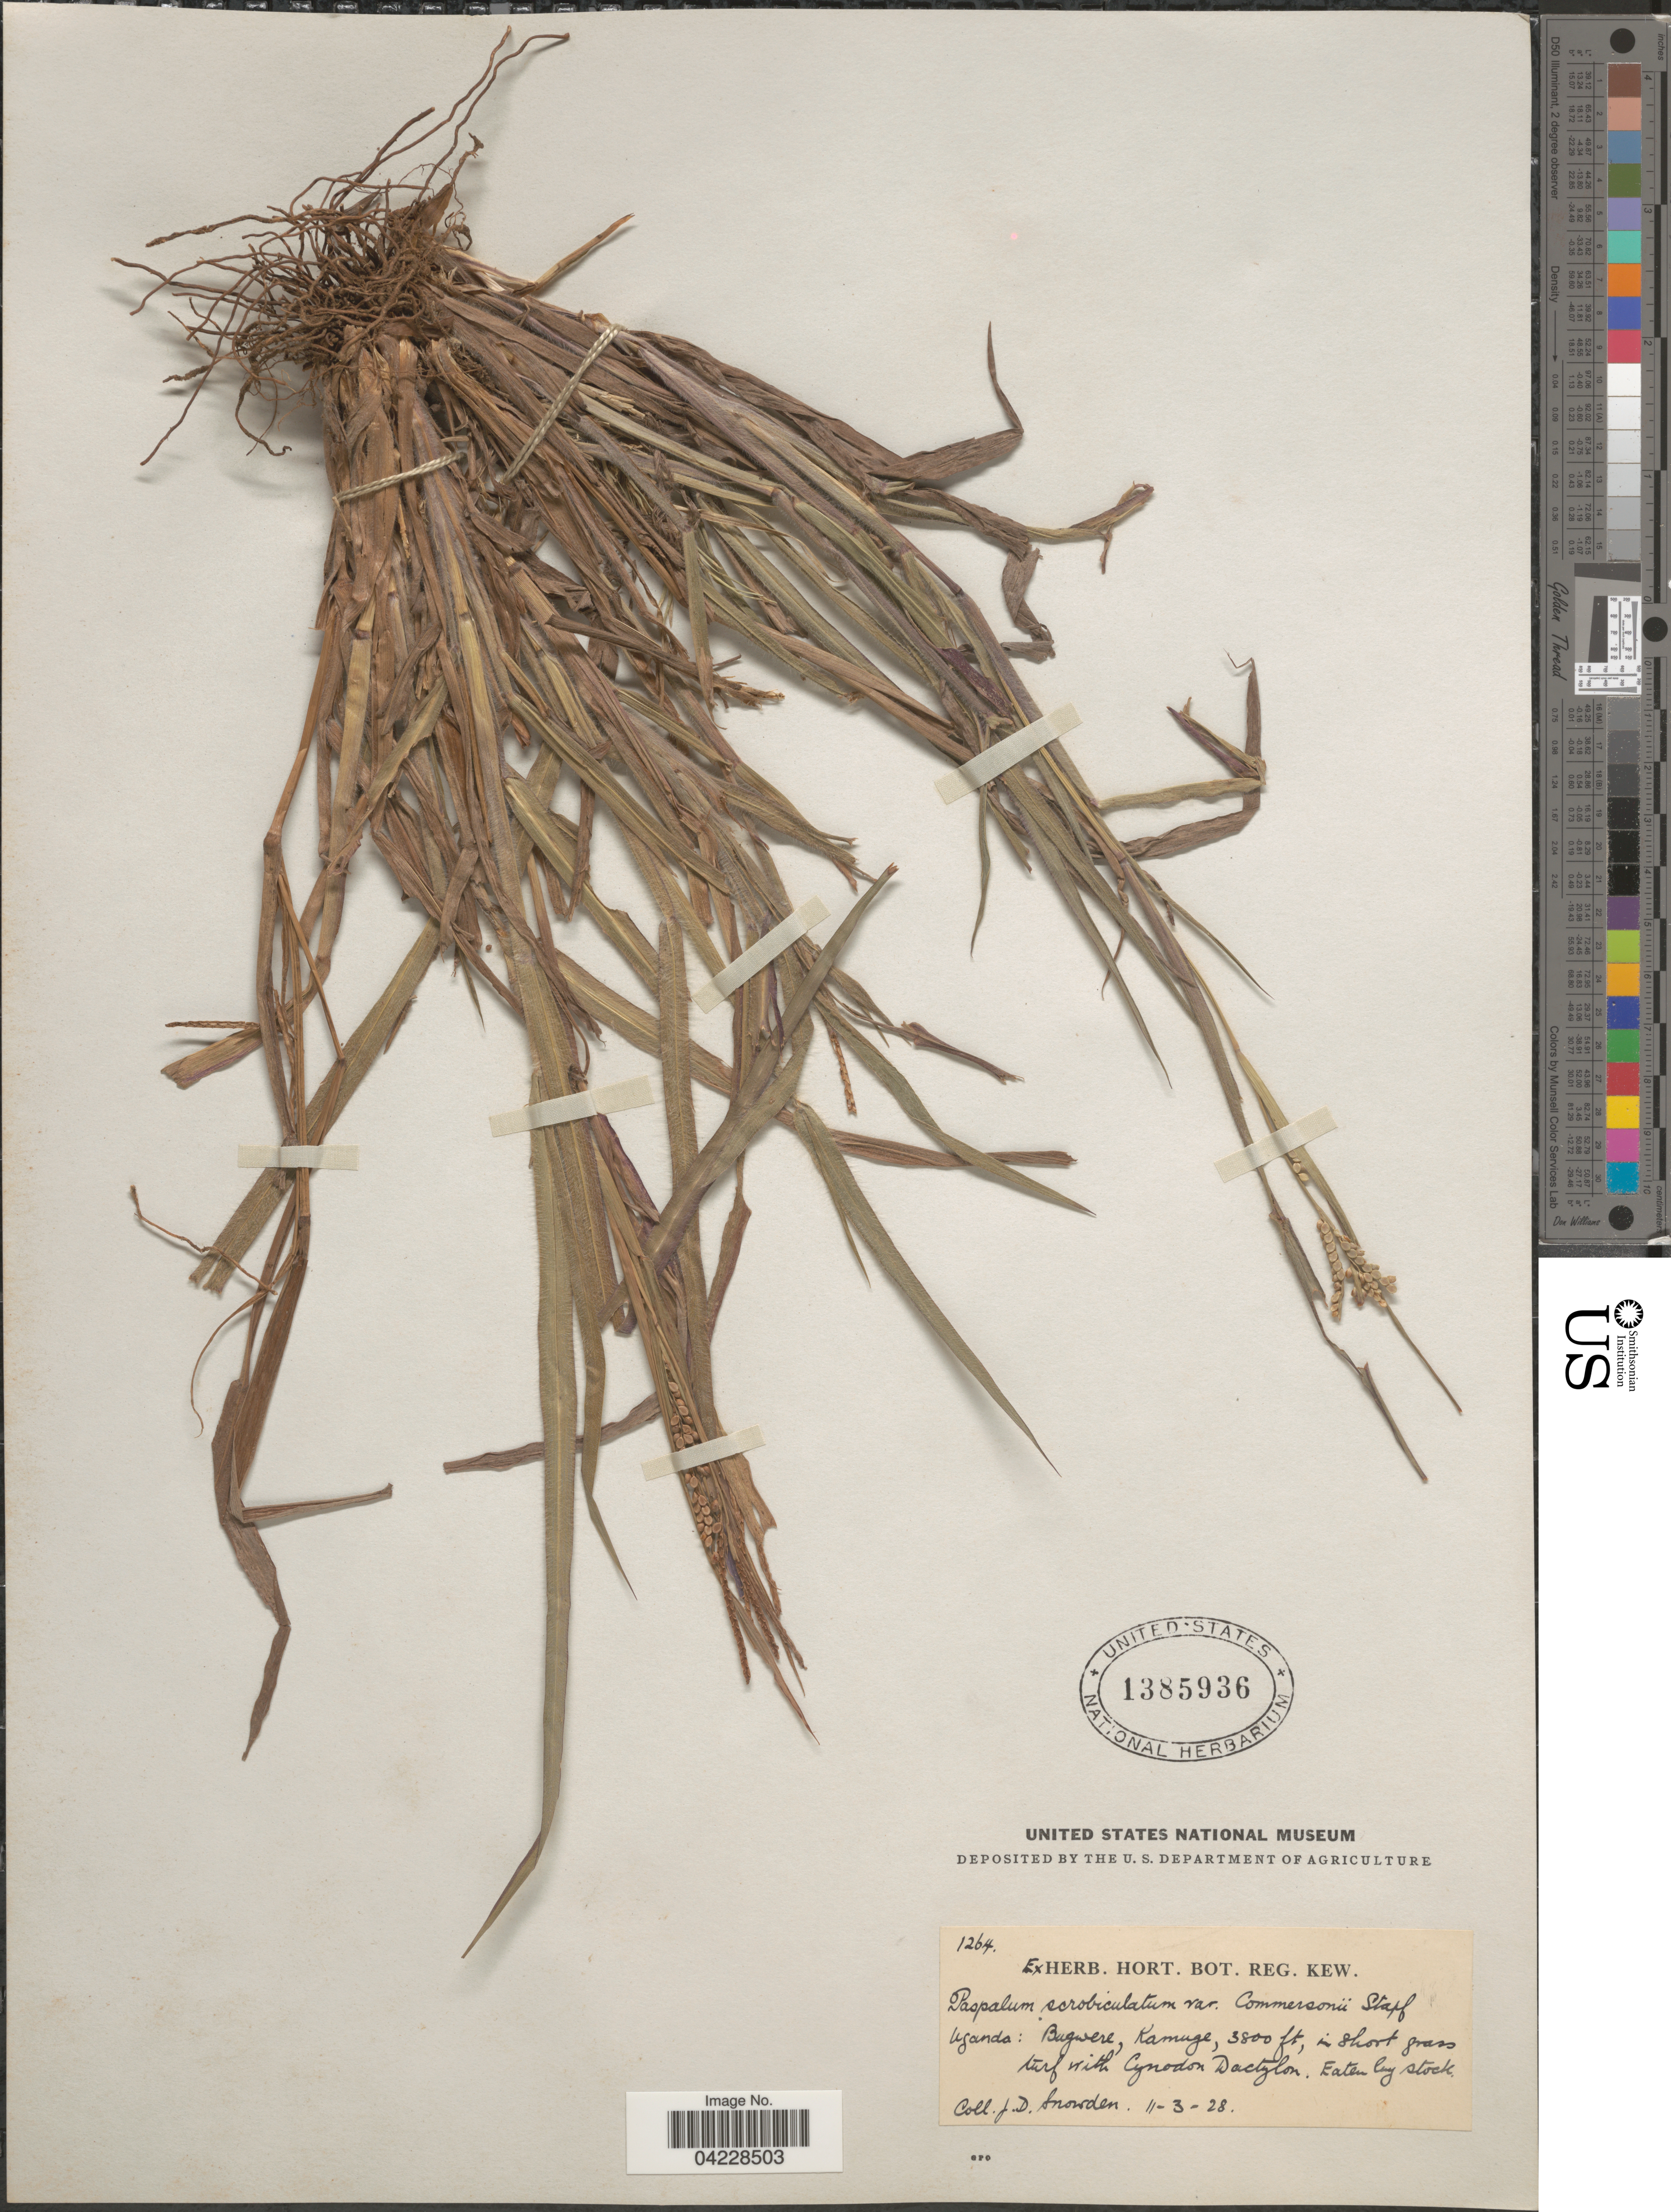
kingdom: Plantae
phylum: Tracheophyta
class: Liliopsida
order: Poales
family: Poaceae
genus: Paspalum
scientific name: Paspalum scrobiculatum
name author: L.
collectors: J. Snowden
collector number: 1264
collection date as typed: Transcribed d/m/y: 11/3/28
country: Uganda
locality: Bugwere, Kamuge.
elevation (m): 1158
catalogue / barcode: US 1385936